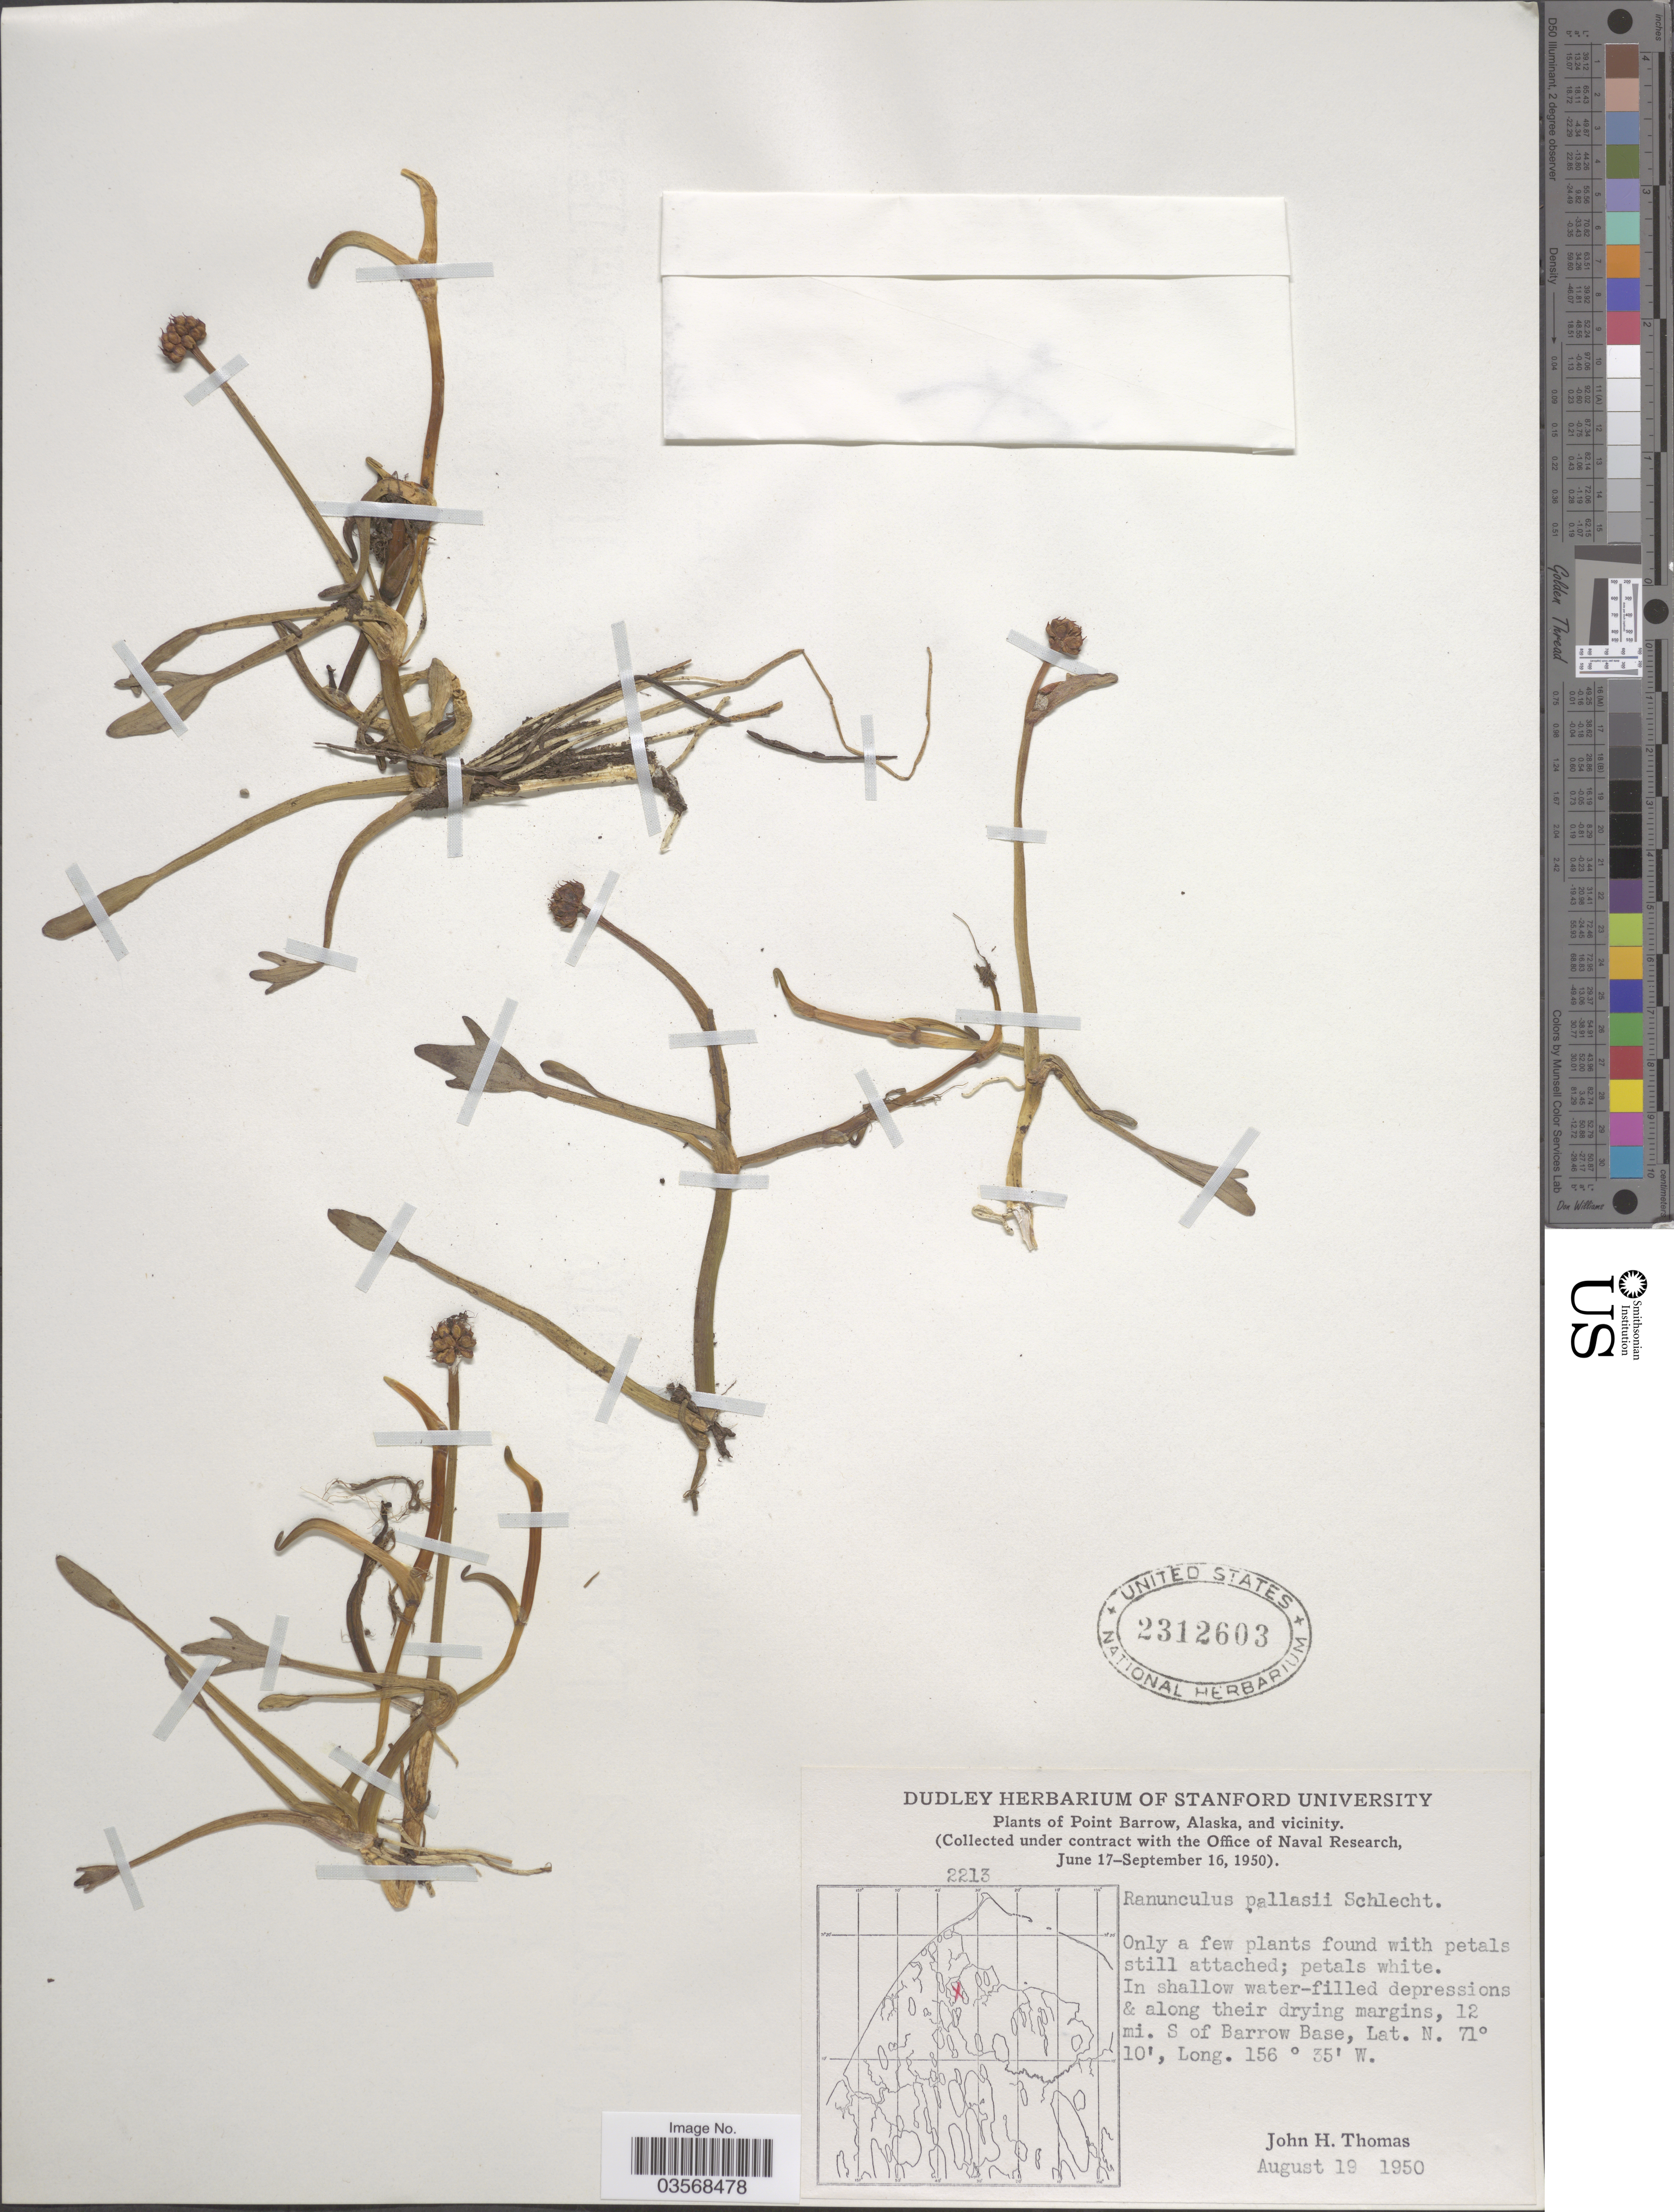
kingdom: Plantae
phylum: Tracheophyta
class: Magnoliopsida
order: Ranunculales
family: Ranunculaceae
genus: Ranunculus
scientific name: Ranunculus pallasii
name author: Schltdl.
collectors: J. H. Thomas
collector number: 2213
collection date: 1950-08-19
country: United States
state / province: Alaska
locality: Point Barrow, and vicinity. 12 mi. S of Barrow Base.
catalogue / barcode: US 2312603